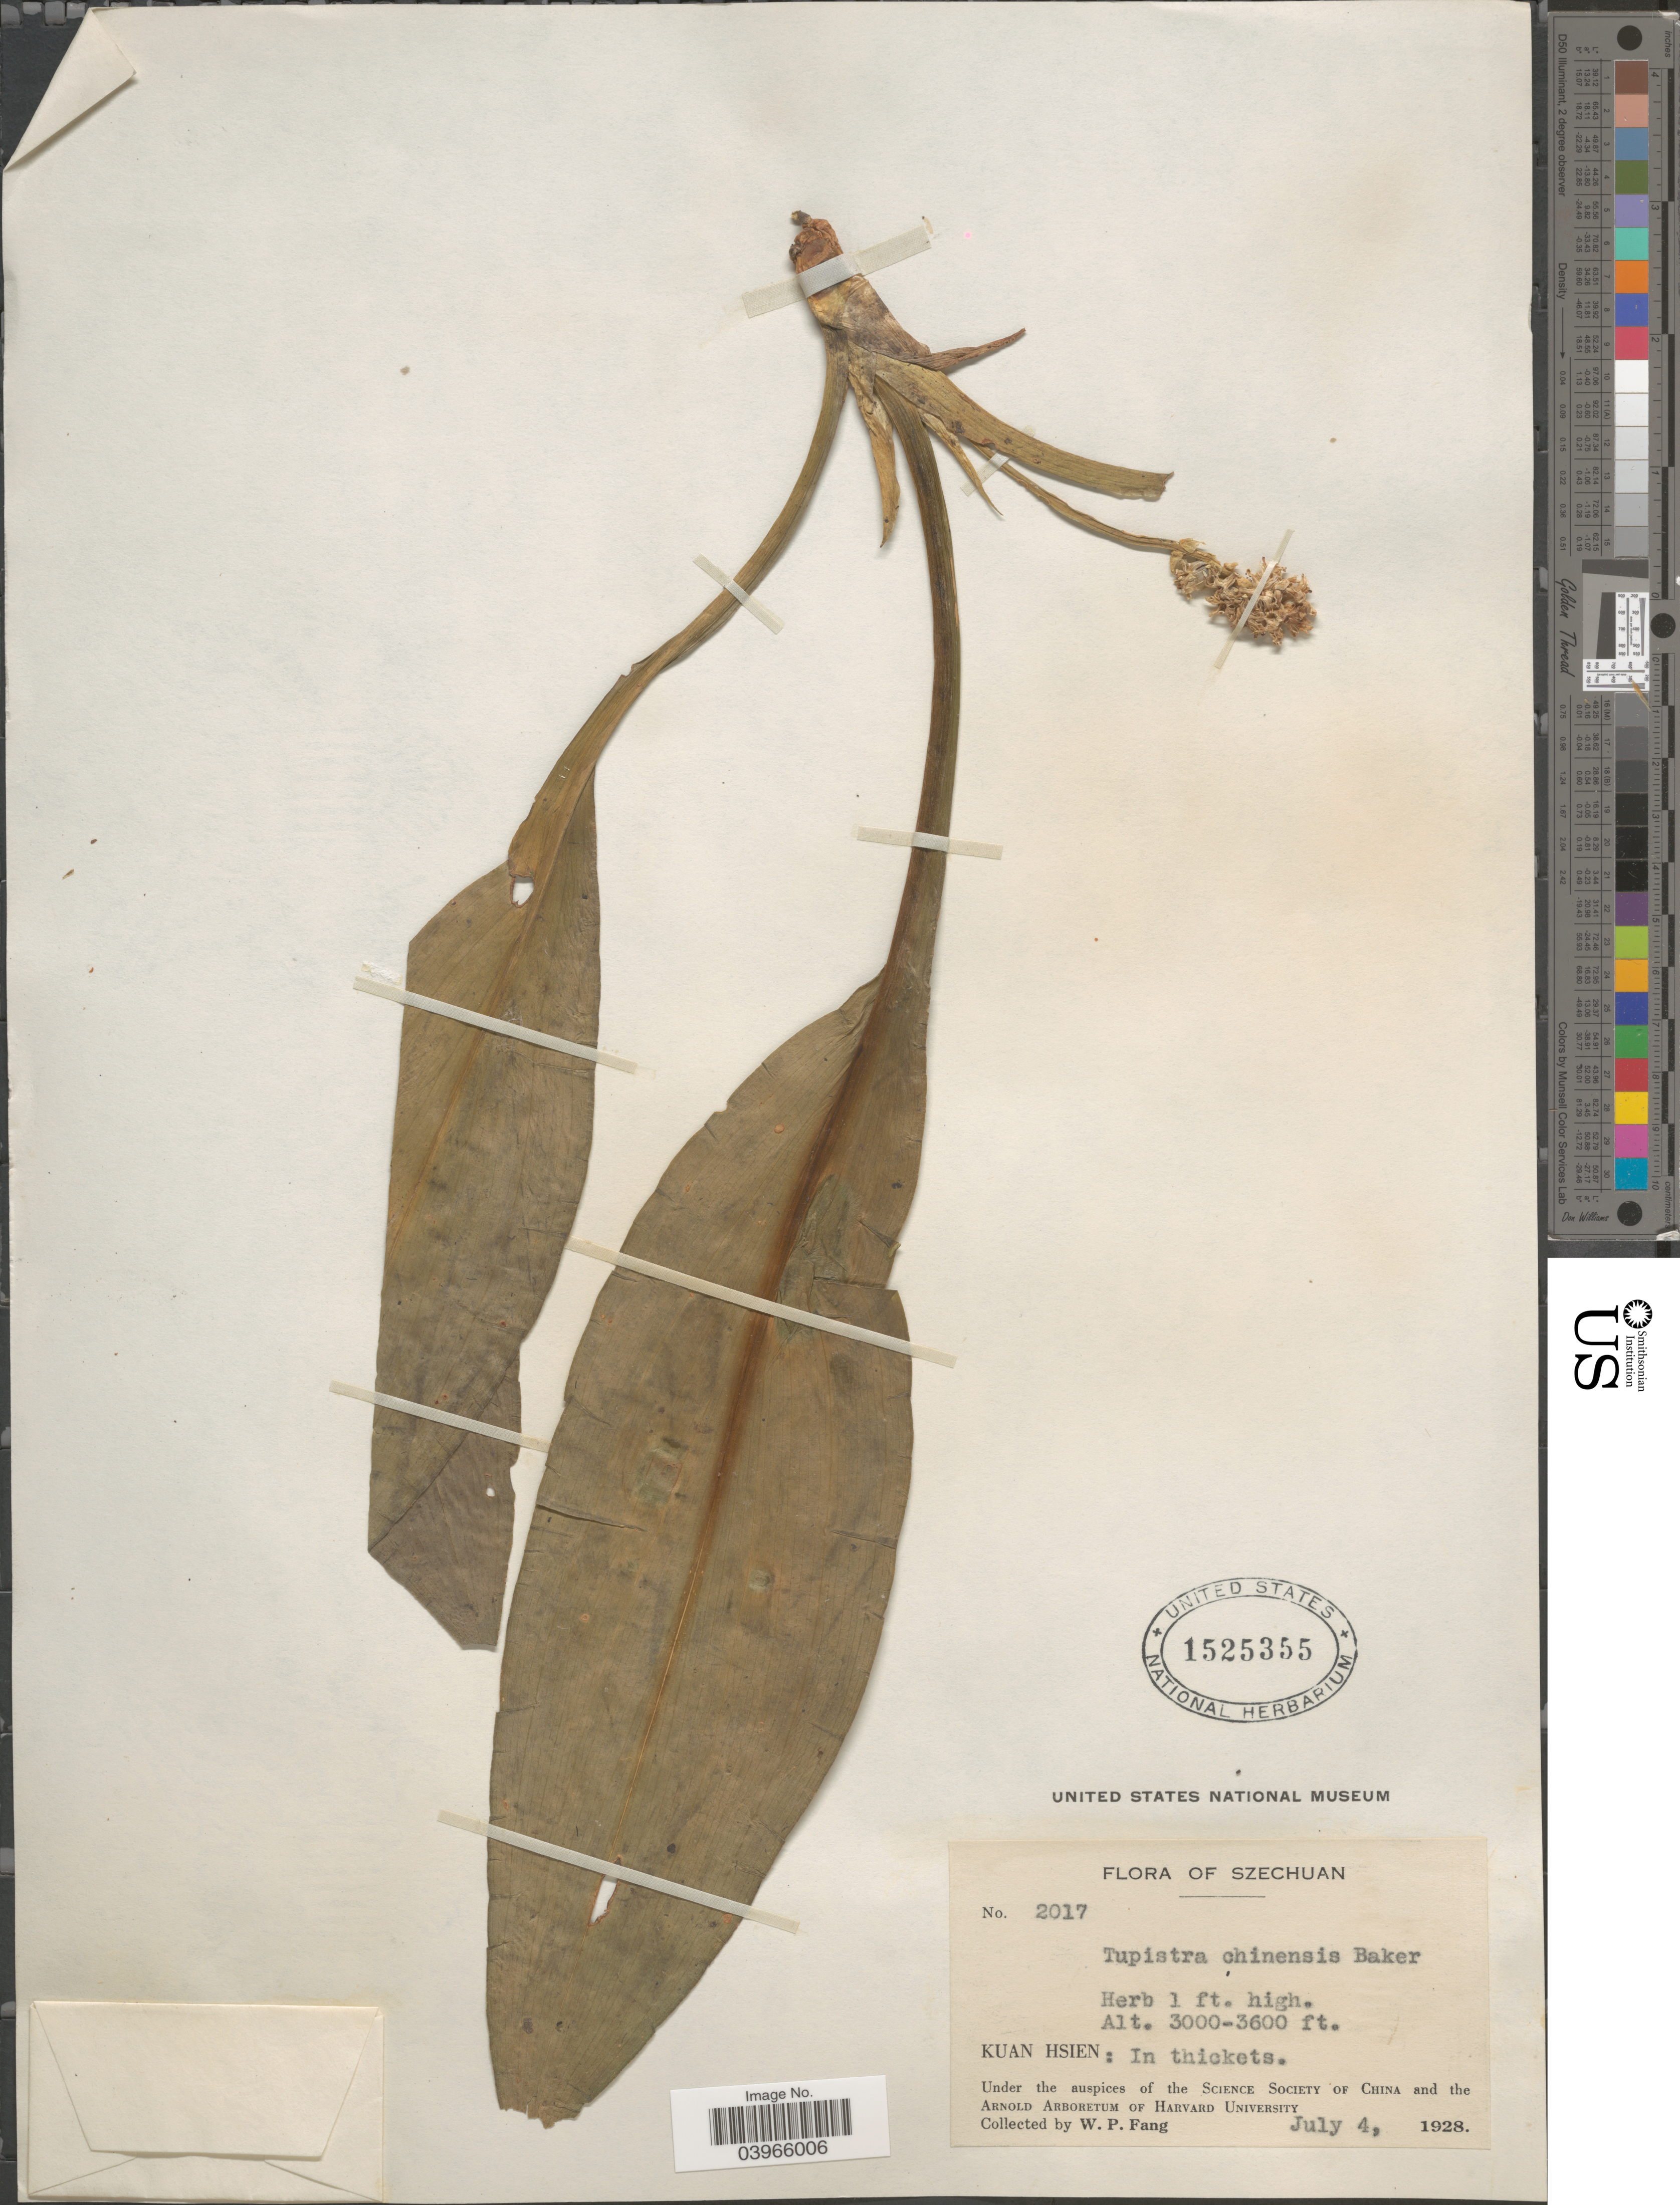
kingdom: Plantae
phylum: Tracheophyta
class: Liliopsida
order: Asparagales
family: Asparagaceae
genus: Tupistra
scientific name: Tupistra chinensis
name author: Baker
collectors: W. P. Fang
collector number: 2017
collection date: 1928-07-04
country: China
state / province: Sichuan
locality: Szechuan. Kuan Hsien.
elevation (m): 914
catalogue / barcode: US 1525355